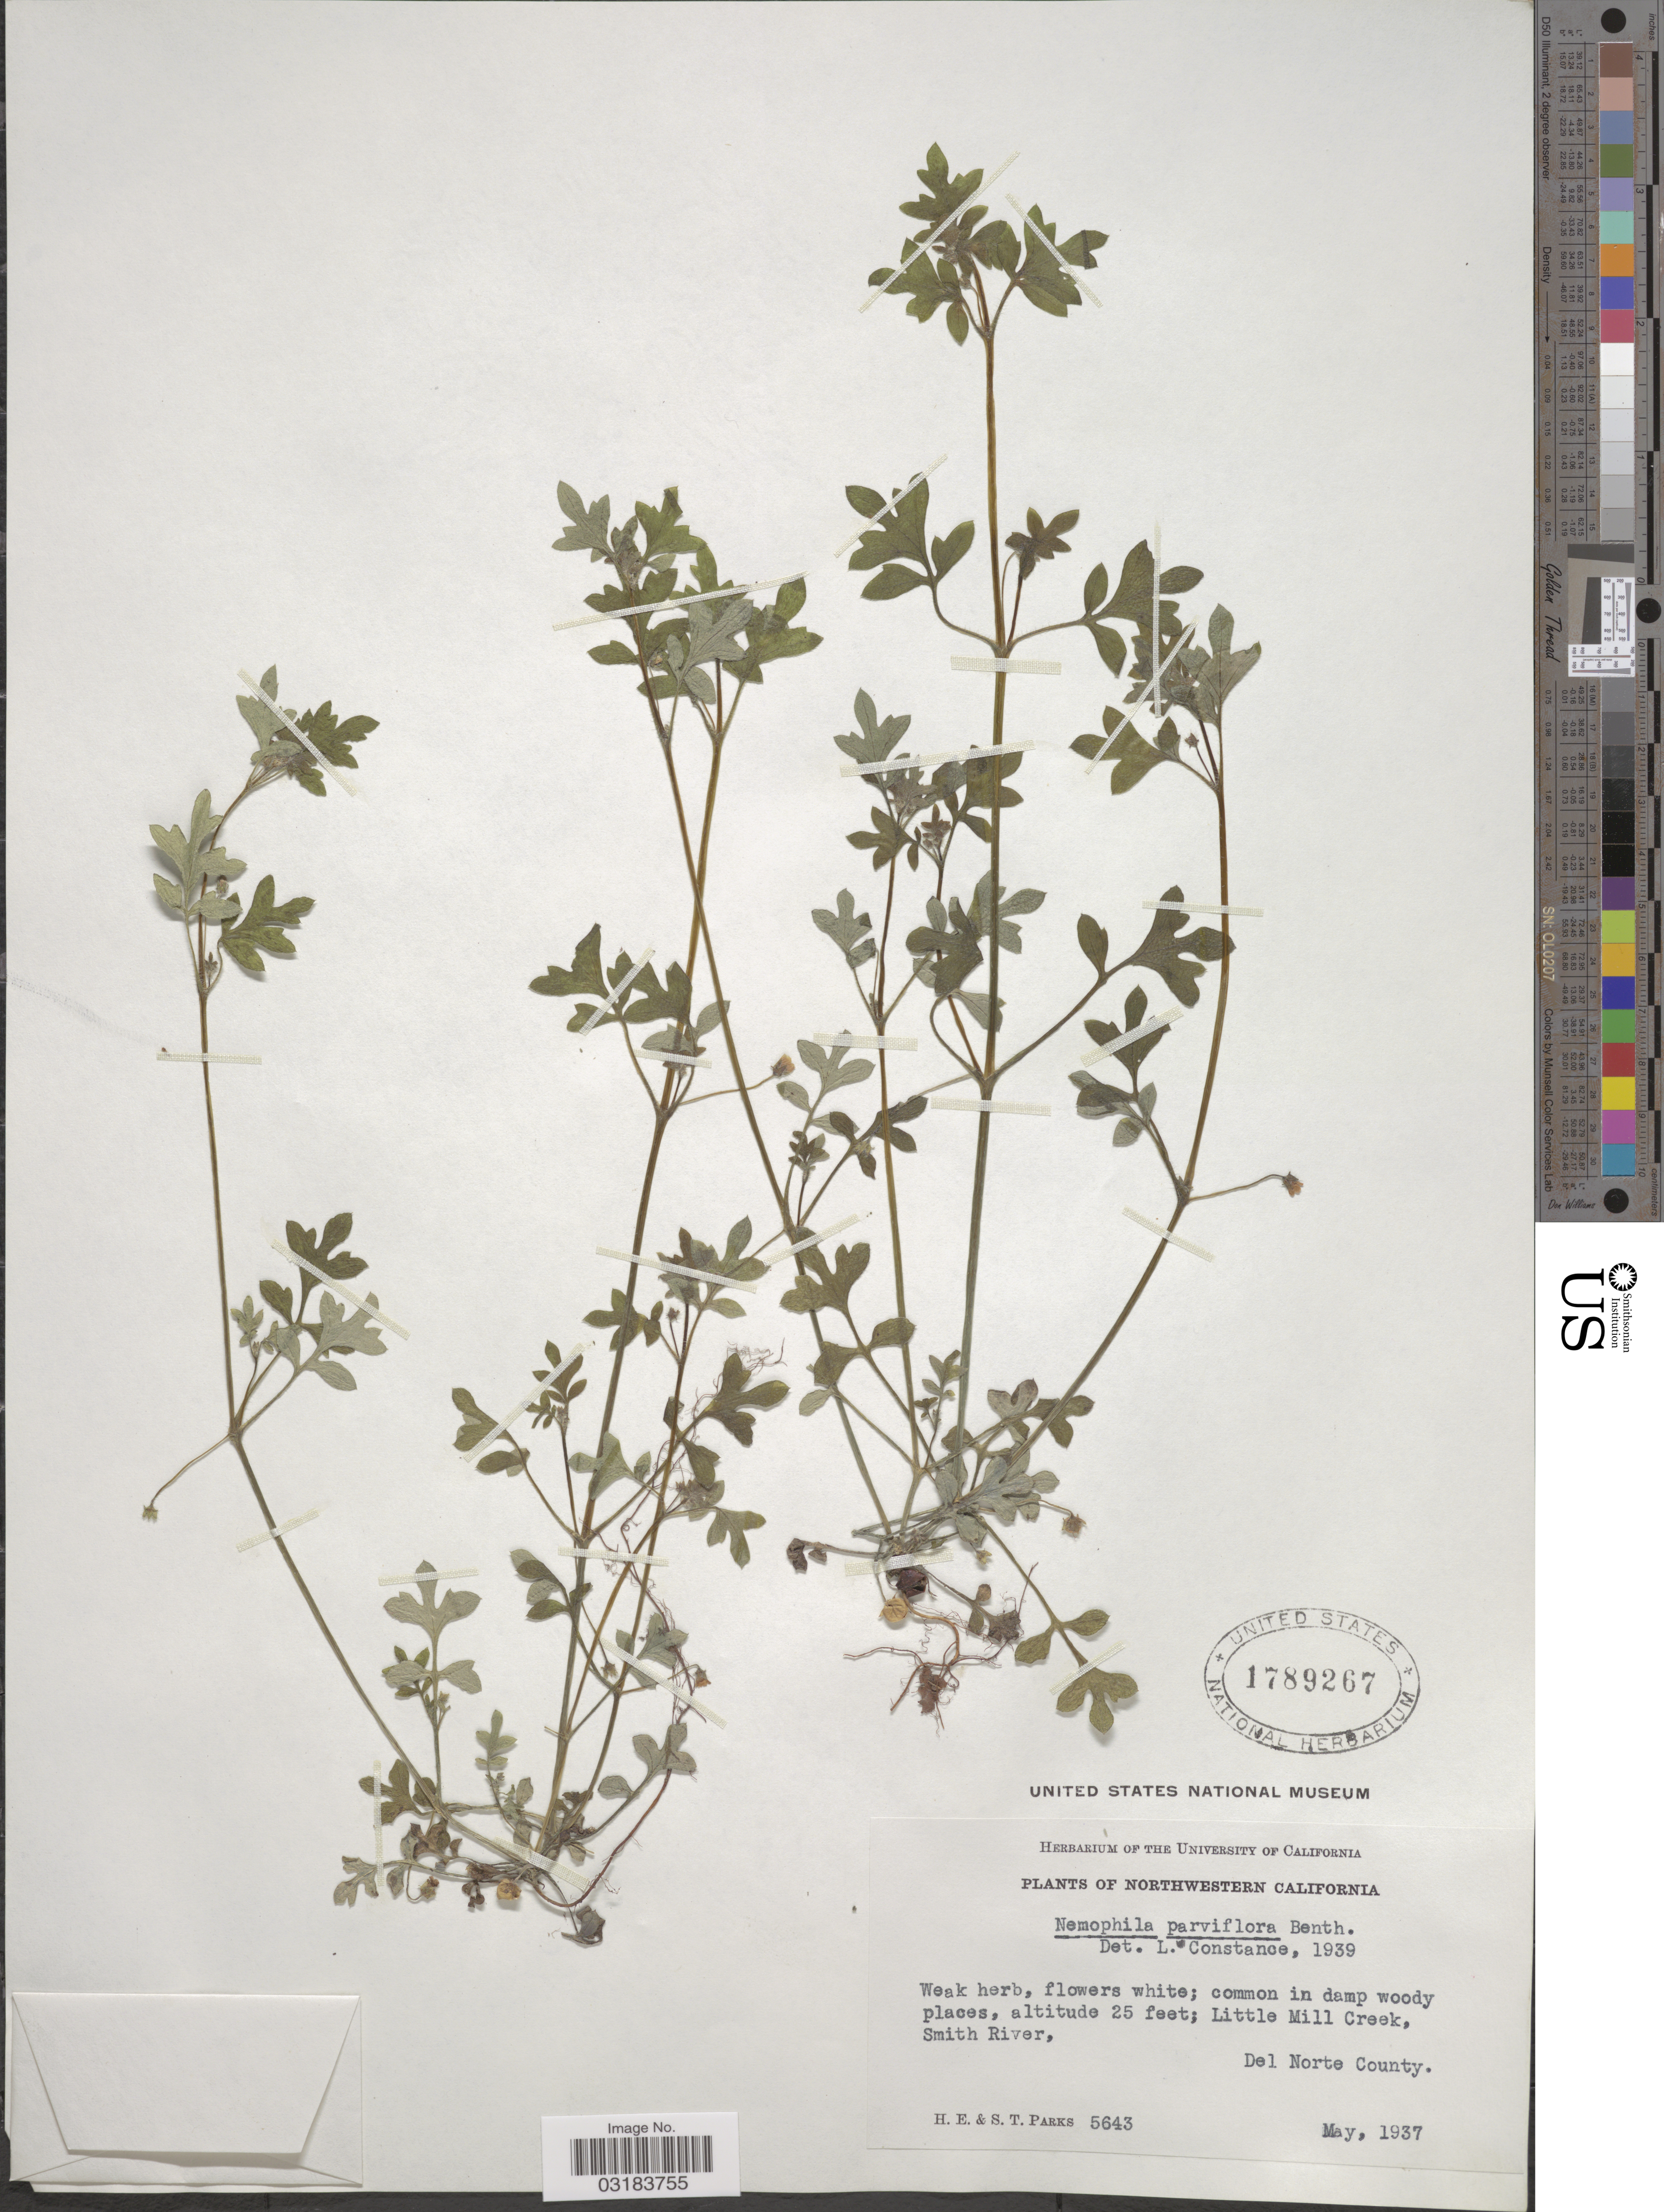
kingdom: Plantae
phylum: Tracheophyta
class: Magnoliopsida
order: Boraginales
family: Hydrophyllaceae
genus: Nemophila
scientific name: Nemophila parviflora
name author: Douglas ex Benth.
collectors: H. E. Parks & S. Parks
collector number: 5643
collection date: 1937-05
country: United States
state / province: California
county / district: Del Norte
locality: Northwestern California. Little Mill Creek, Smith River, Del Norte County.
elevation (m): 8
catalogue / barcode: US 1789267